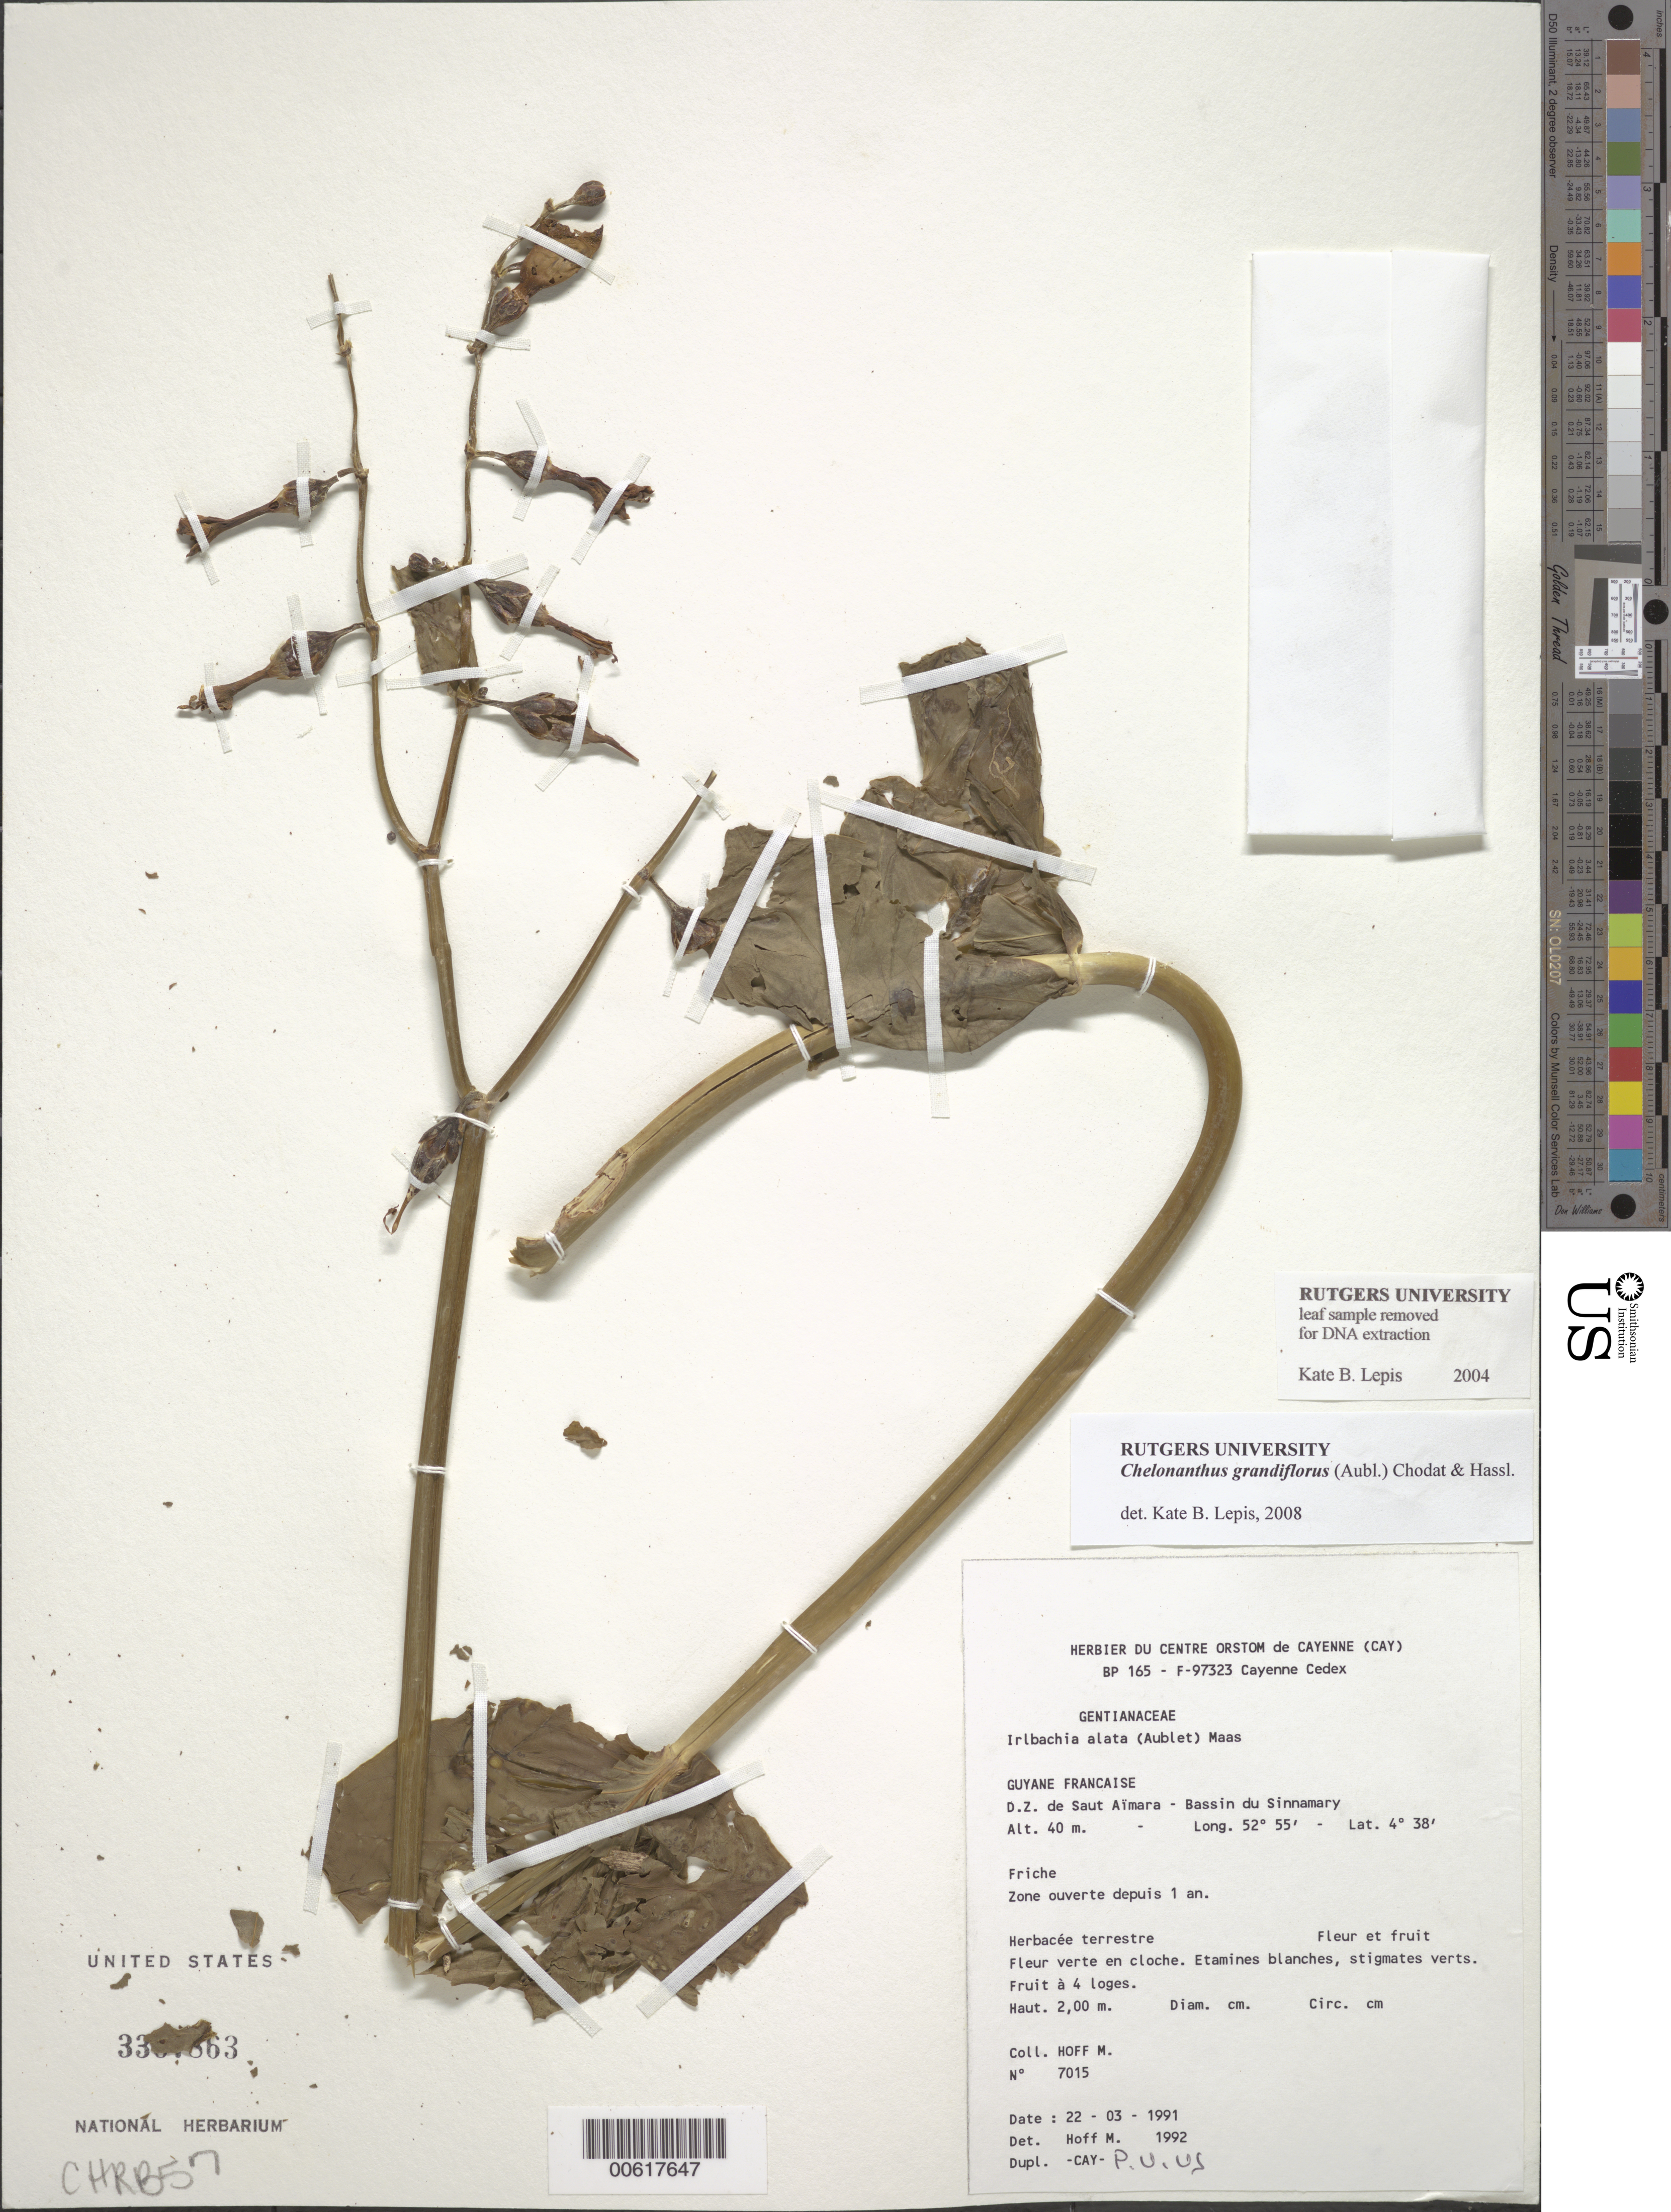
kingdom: Plantae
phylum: Tracheophyta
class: Magnoliopsida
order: Gentianales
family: Gentianaceae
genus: Irlbachia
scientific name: Irlbachia grandiflorus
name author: (Aubl.) Chodat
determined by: Lepis, Kate B.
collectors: M. Hoff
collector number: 7015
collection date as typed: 22-Mar-91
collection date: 1991-03-22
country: French Guiana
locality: Saut Aïmara, Bassin du Sinnamary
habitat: Zone ouverte depuis 1 an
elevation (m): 40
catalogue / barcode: US 3367863